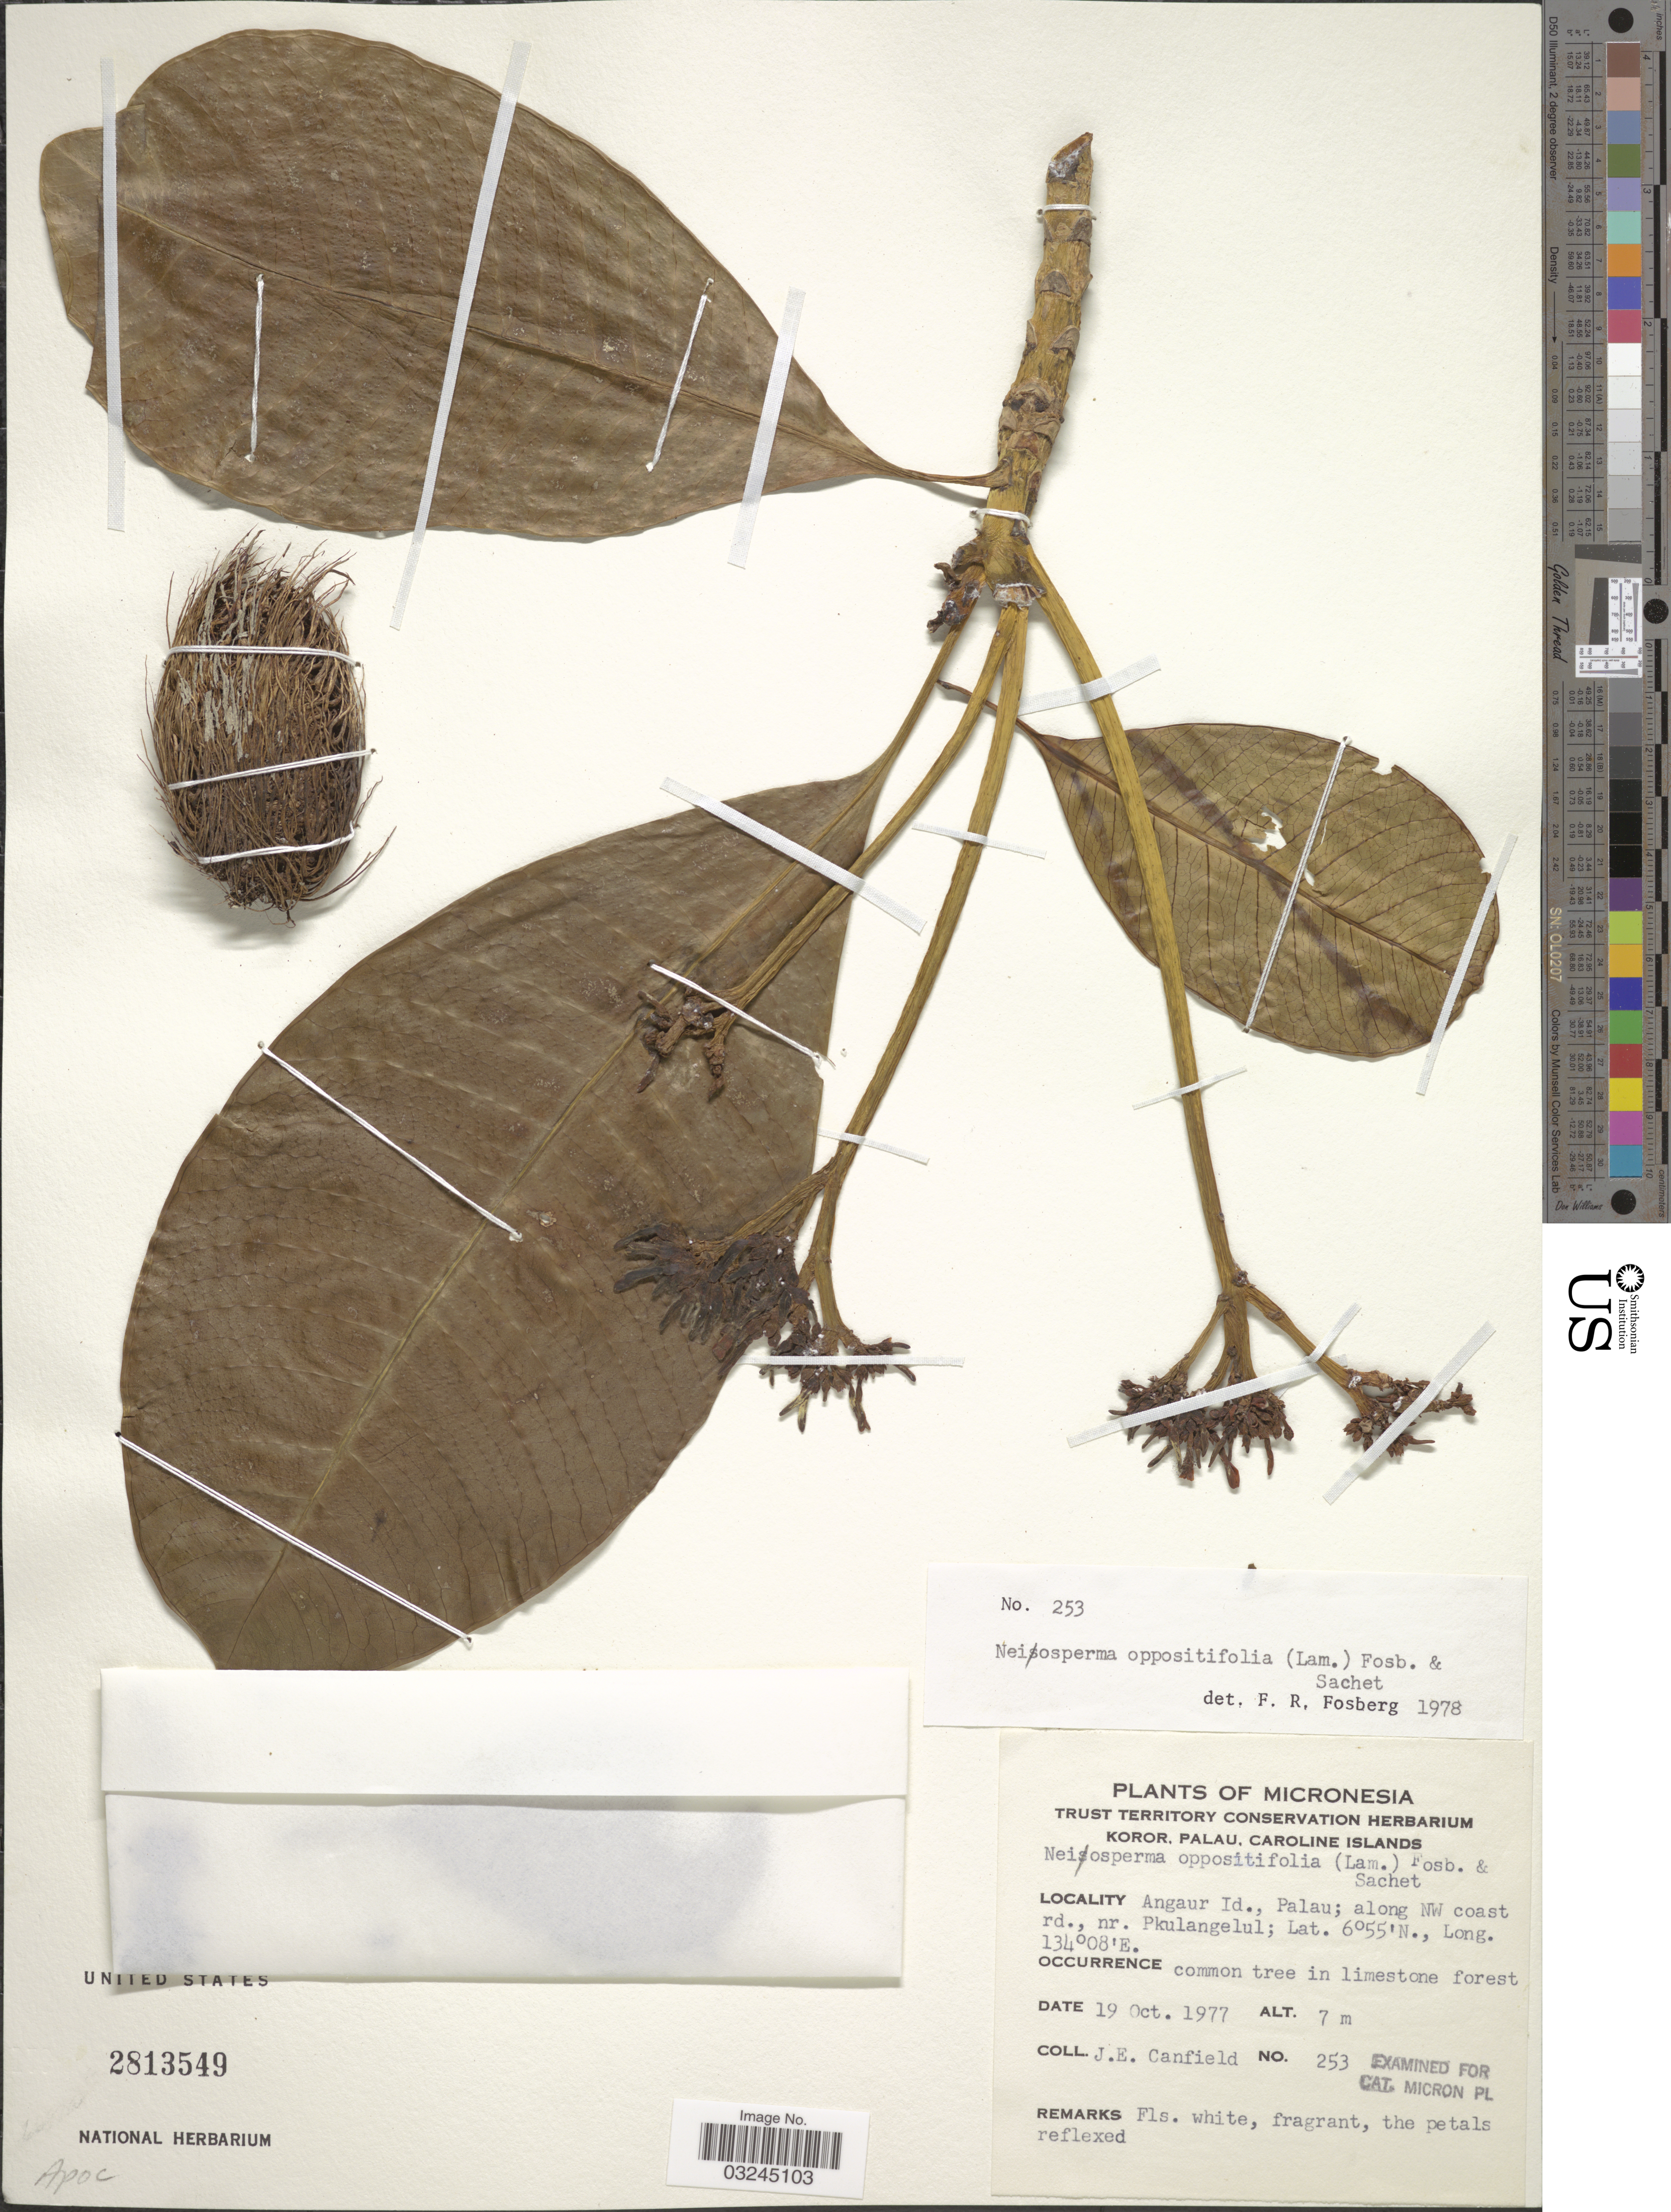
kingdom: Plantae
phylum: Tracheophyta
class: Magnoliopsida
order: Gentianales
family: Apocynaceae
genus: Ochrosia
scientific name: Ochrosia oppositifolia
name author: (Lam.) K. Schum.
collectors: J. E. Canfield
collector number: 253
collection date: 1977-10-19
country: Palau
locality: Micronesia. Angaur Id., Palau; along NW coast rd., nr. Pkulangelul.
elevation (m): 7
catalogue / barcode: US 2813549